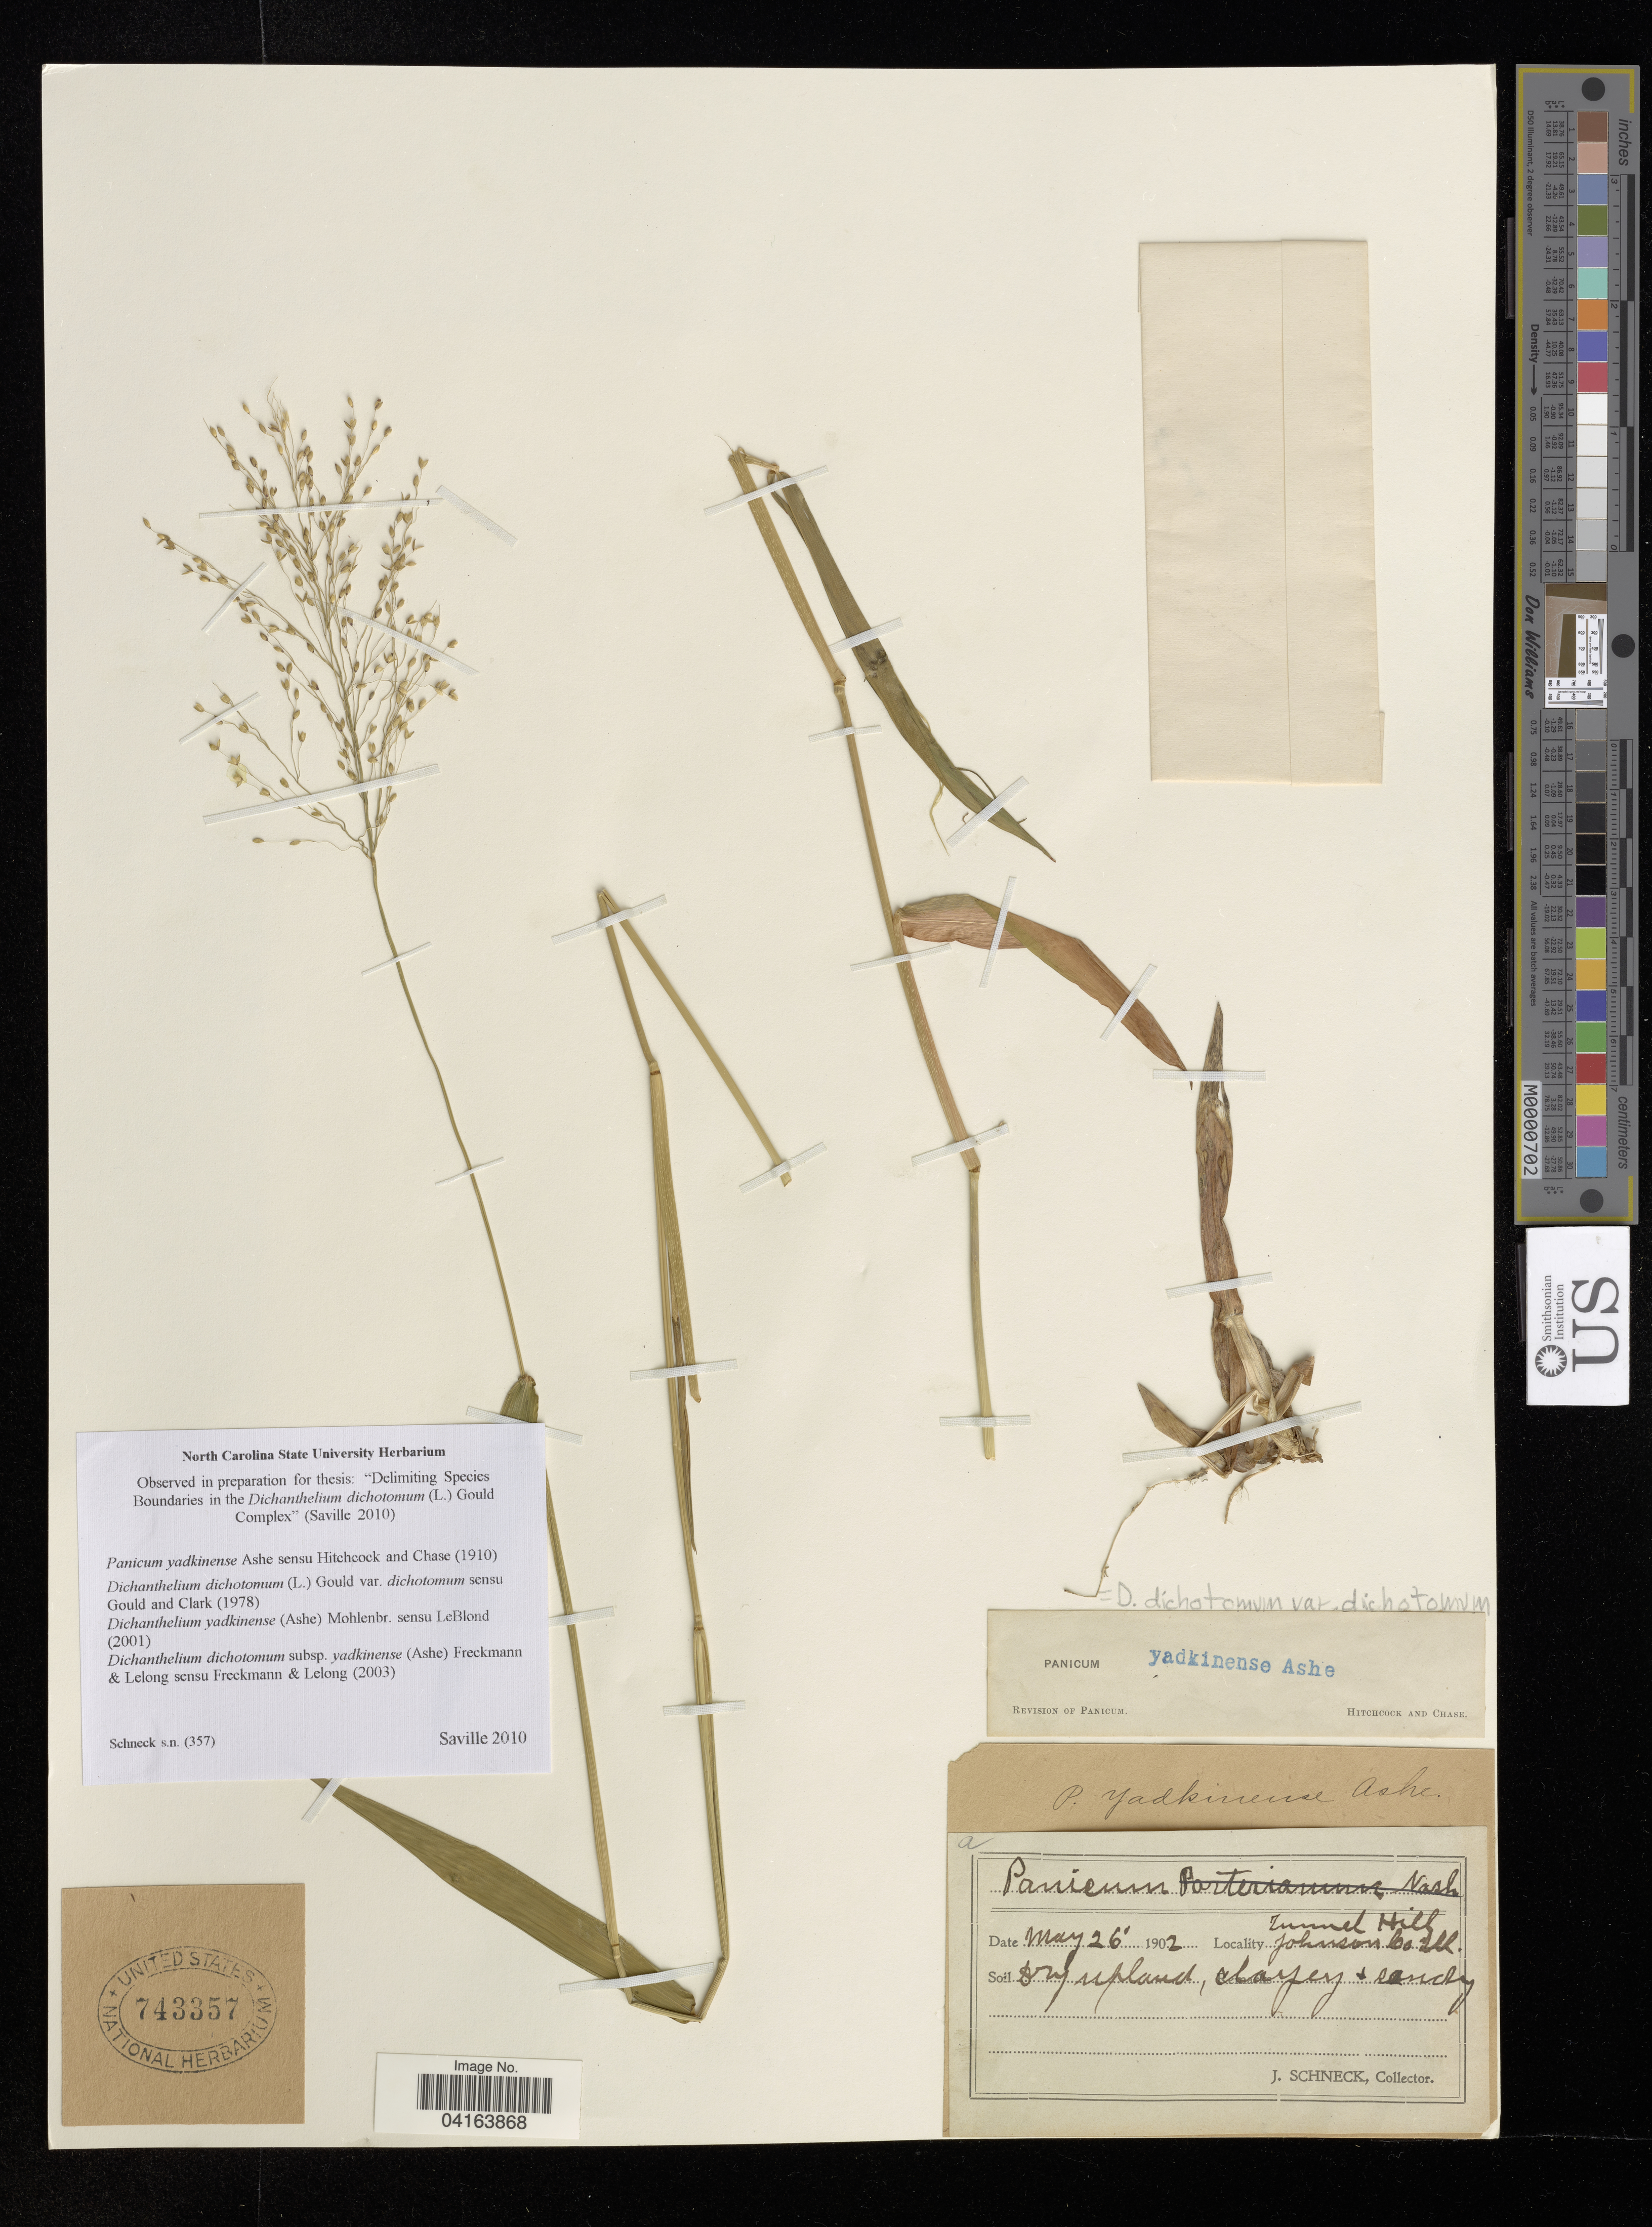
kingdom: Plantae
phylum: Tracheophyta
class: Liliopsida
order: Poales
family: Poaceae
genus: Dichanthelium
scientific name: Dichanthelium dichotomum subsp. yadkinense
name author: (Ashe) Freckmann & Lelong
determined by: Saville, A. C., (NCSC), North Carolina State University (UNITED STATES)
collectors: J. Schneck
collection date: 1902-05-26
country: United States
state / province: Illinois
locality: Zunnel Hill. Johnson Co.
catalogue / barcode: US 743357